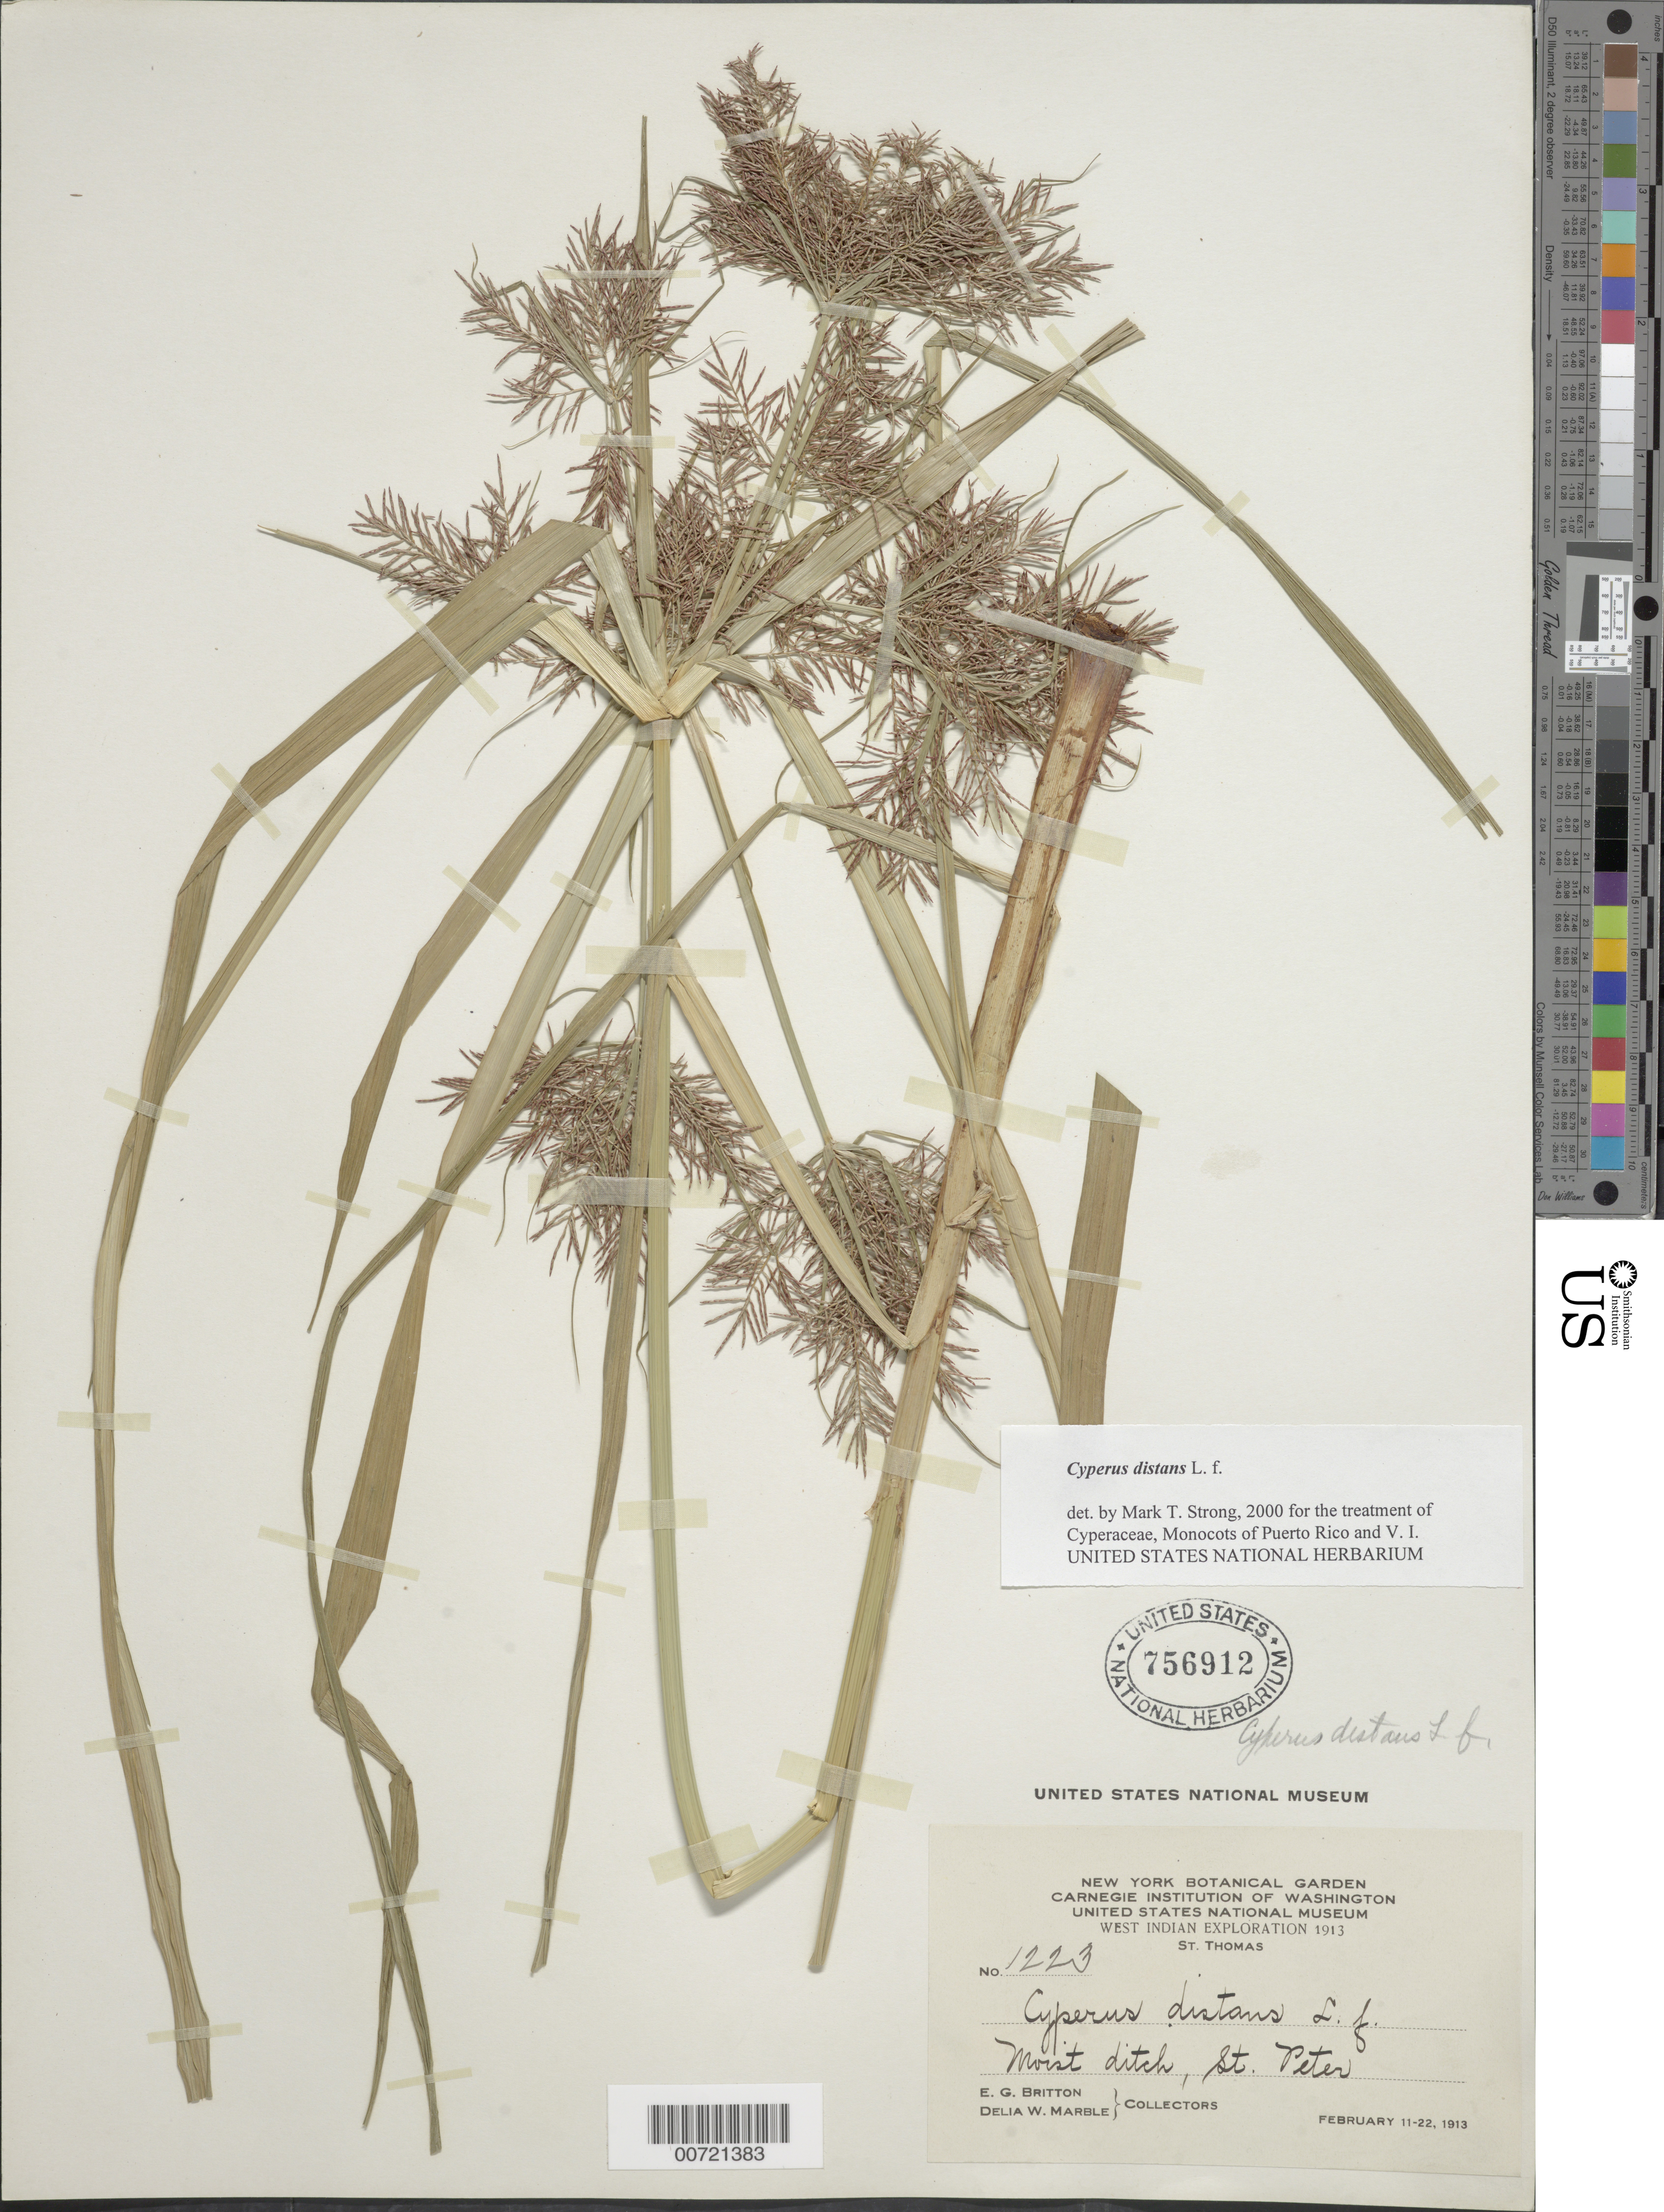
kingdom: Plantae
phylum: Tracheophyta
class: Liliopsida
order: Poales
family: Cyperaceae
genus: Cyperus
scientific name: Cyperus distans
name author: L. f.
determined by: Strong, M. T., (US), Smithsonian Institution - National Museum of Natural History (UNITED STATES)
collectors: E. G. Britton & D. W. Marble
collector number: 1223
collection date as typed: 11 Feb 1913 to 22 Feb 1913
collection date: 1913-02-11/1913-02-22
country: U.S. Virgin Islands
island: St. Thomas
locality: St. Thomas; St. Peter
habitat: Moist ditch.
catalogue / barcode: US 756912